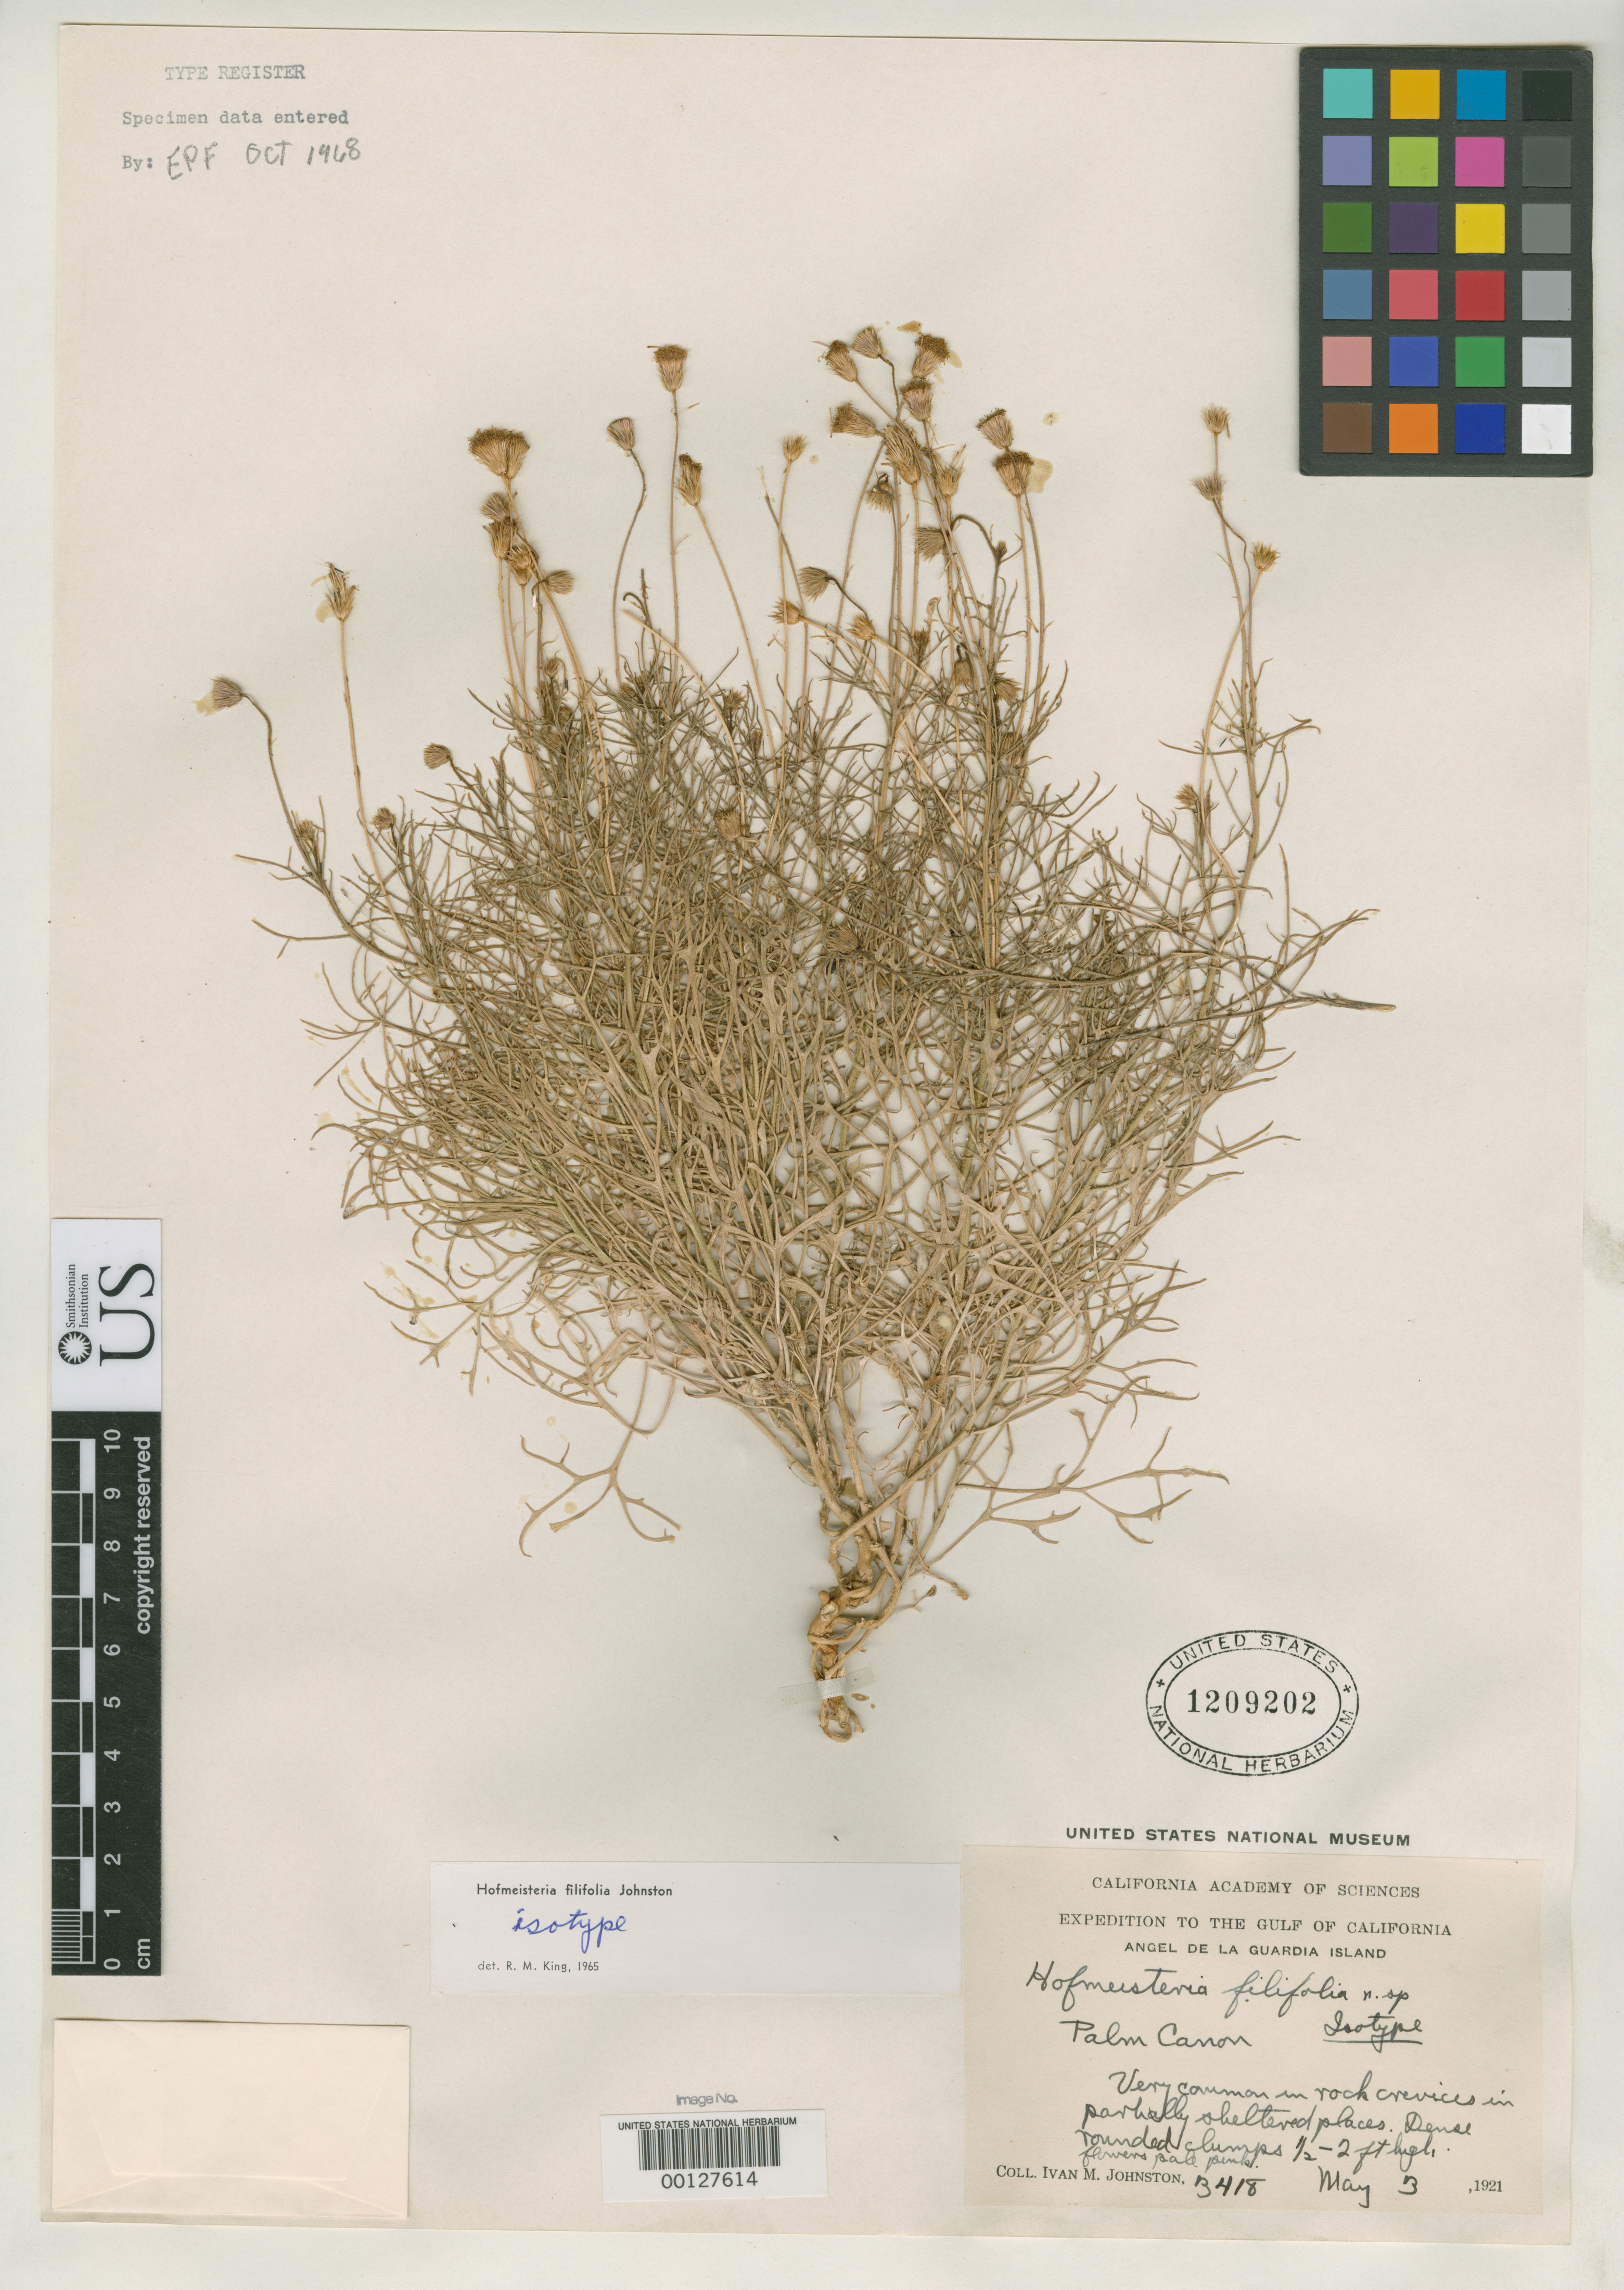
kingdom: Plantae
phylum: Tracheophyta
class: Magnoliopsida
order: Asterales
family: Asteraceae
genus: Hofmeisteria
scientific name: Hofmeisteria filifolia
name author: I.M. Johnst.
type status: Isotype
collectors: I.M. Johnston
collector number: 3418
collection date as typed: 03 May 1921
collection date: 1921-05-03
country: Mexico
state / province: Baja California Norte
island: Angel de La Guardia Island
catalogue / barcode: US 1209202